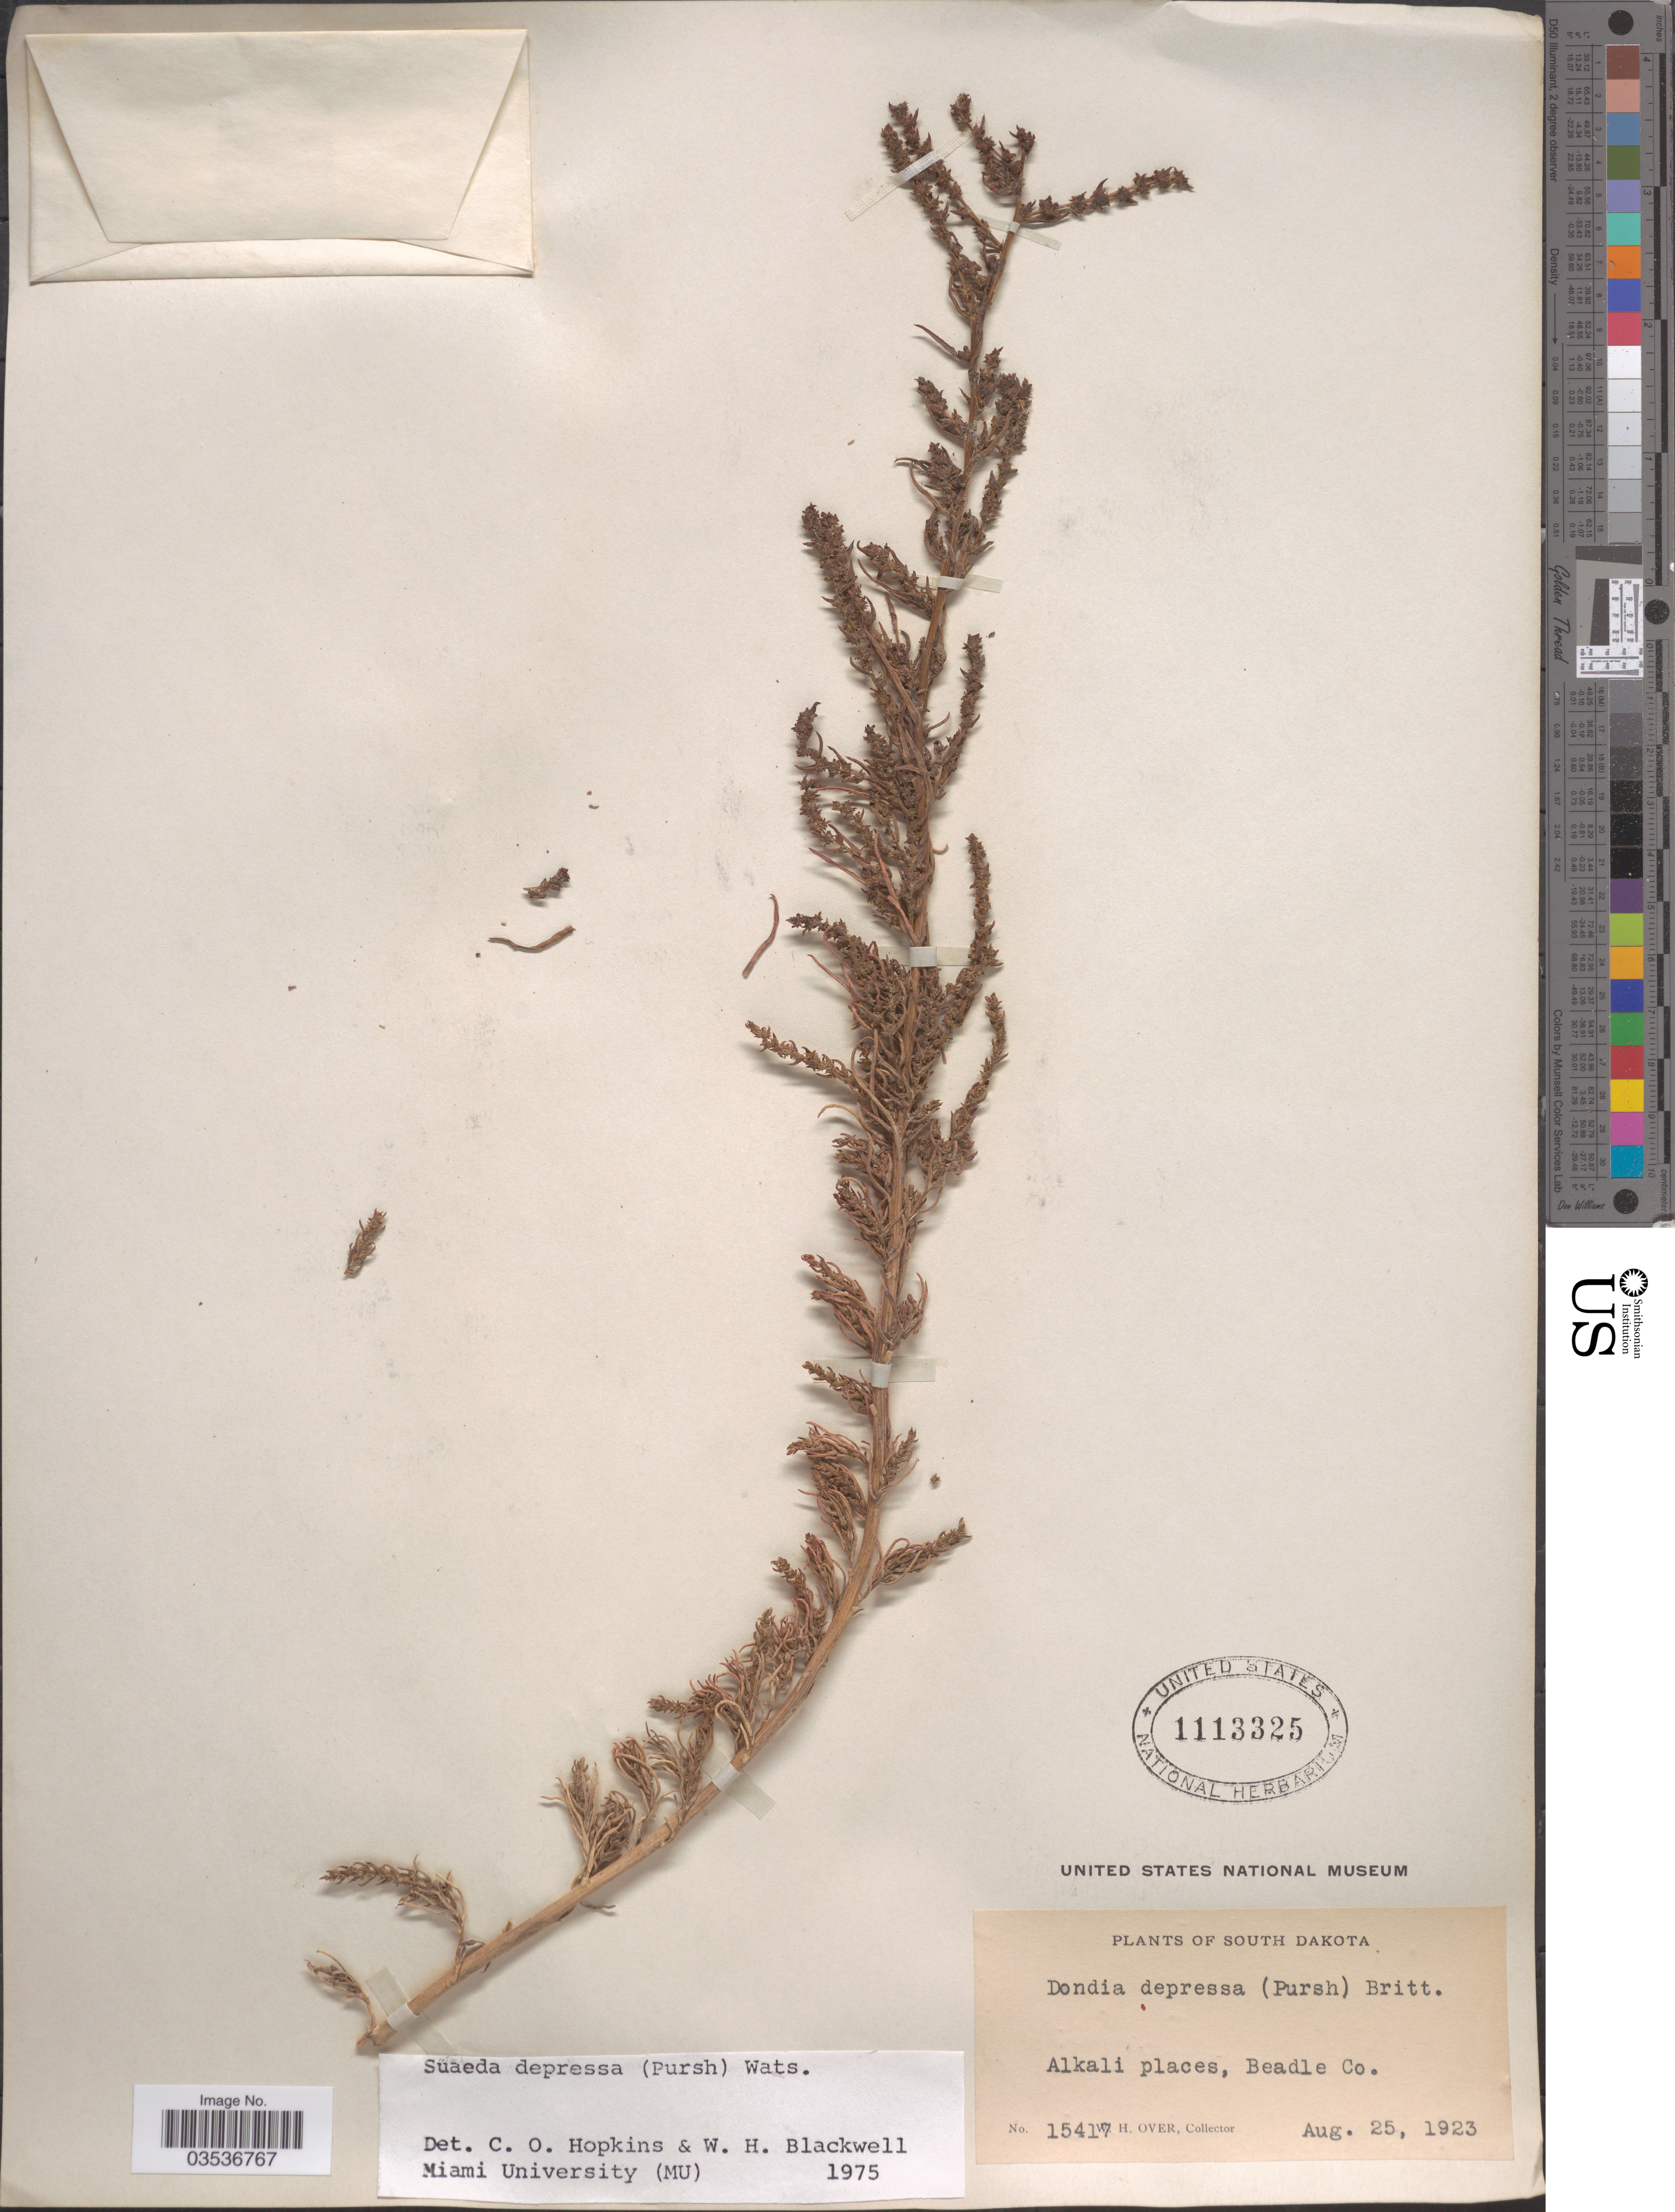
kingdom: Plantae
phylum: Tracheophyta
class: Magnoliopsida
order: Caryophyllales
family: Amaranthaceae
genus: Suaeda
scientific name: Suaeda depressa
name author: (Pursh) S. Watson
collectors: W. Over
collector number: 15417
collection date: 1923-08-25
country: United States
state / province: South Dakota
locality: Alkali places, Beadle Co.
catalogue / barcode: US 1113325